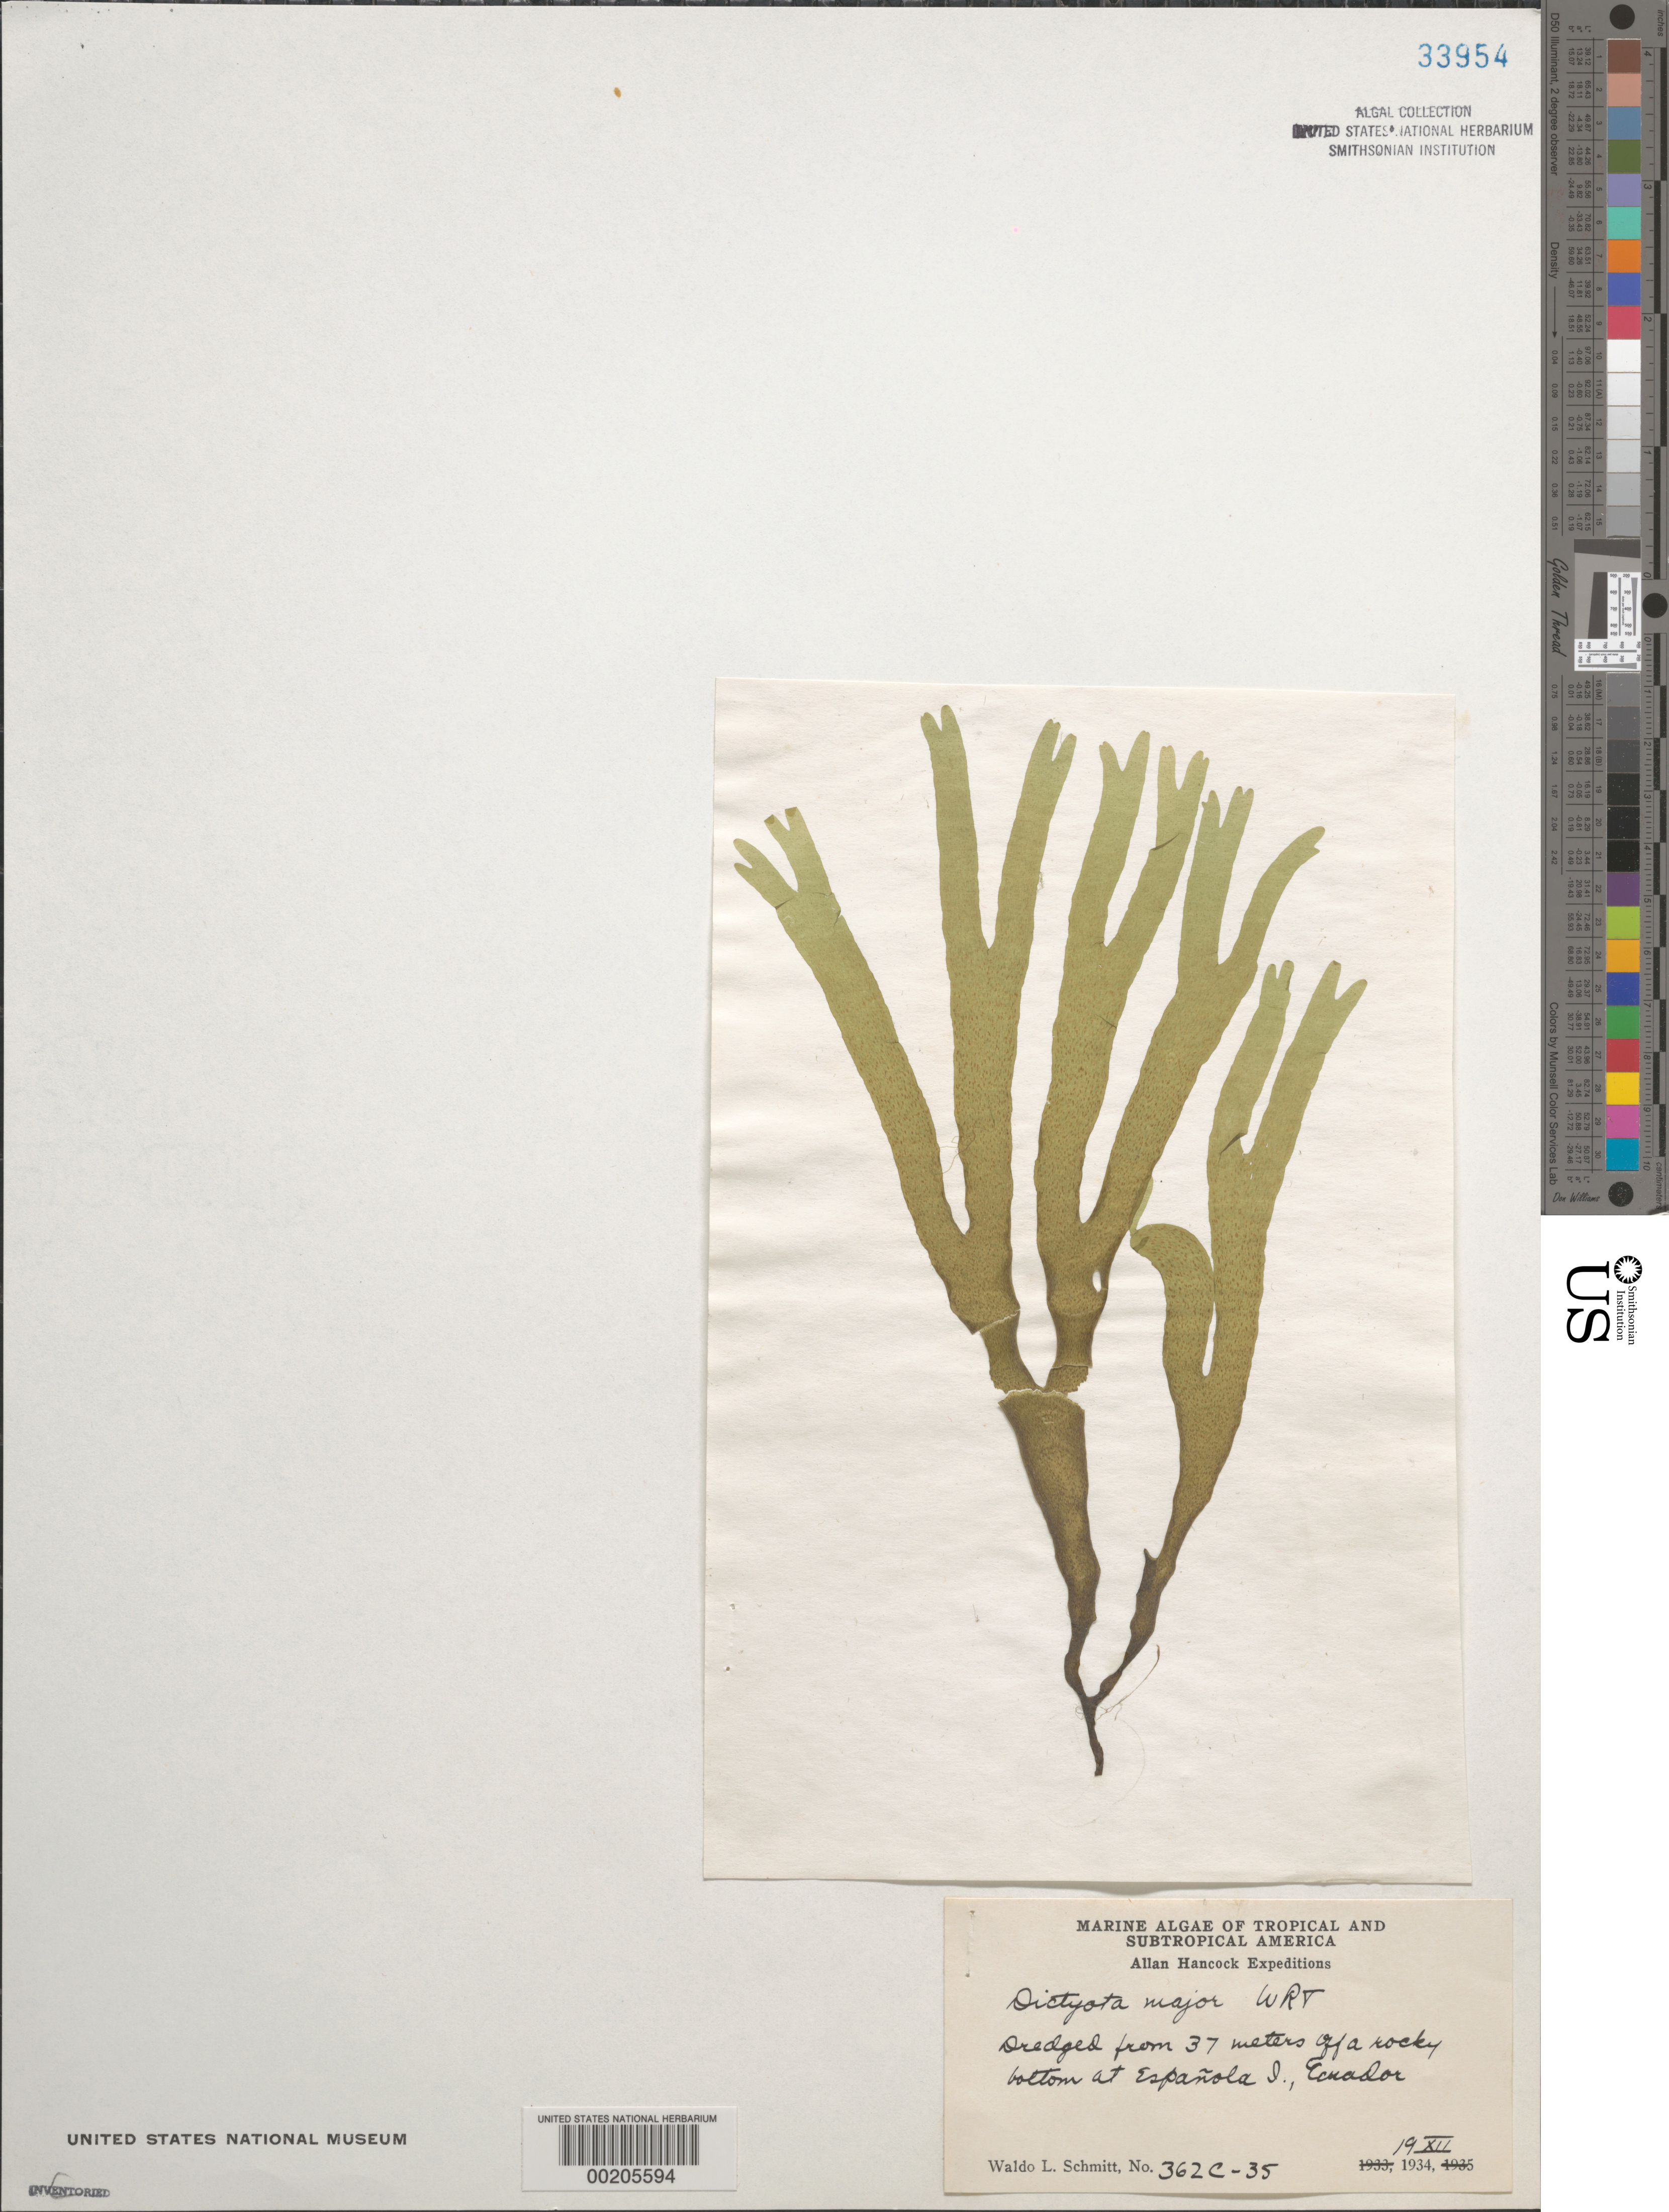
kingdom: Chromista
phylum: Ochrophyta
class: Phaeophyceae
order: Dictyotales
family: Dictyotaceae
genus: Dictyota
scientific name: Dictyota major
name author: W.R. Taylor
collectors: W. L. Schmitt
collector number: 362c-35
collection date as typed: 19 Dec 1934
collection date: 1934-12-19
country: Ecuador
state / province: Colón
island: Española [Hood]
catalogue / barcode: US 33954